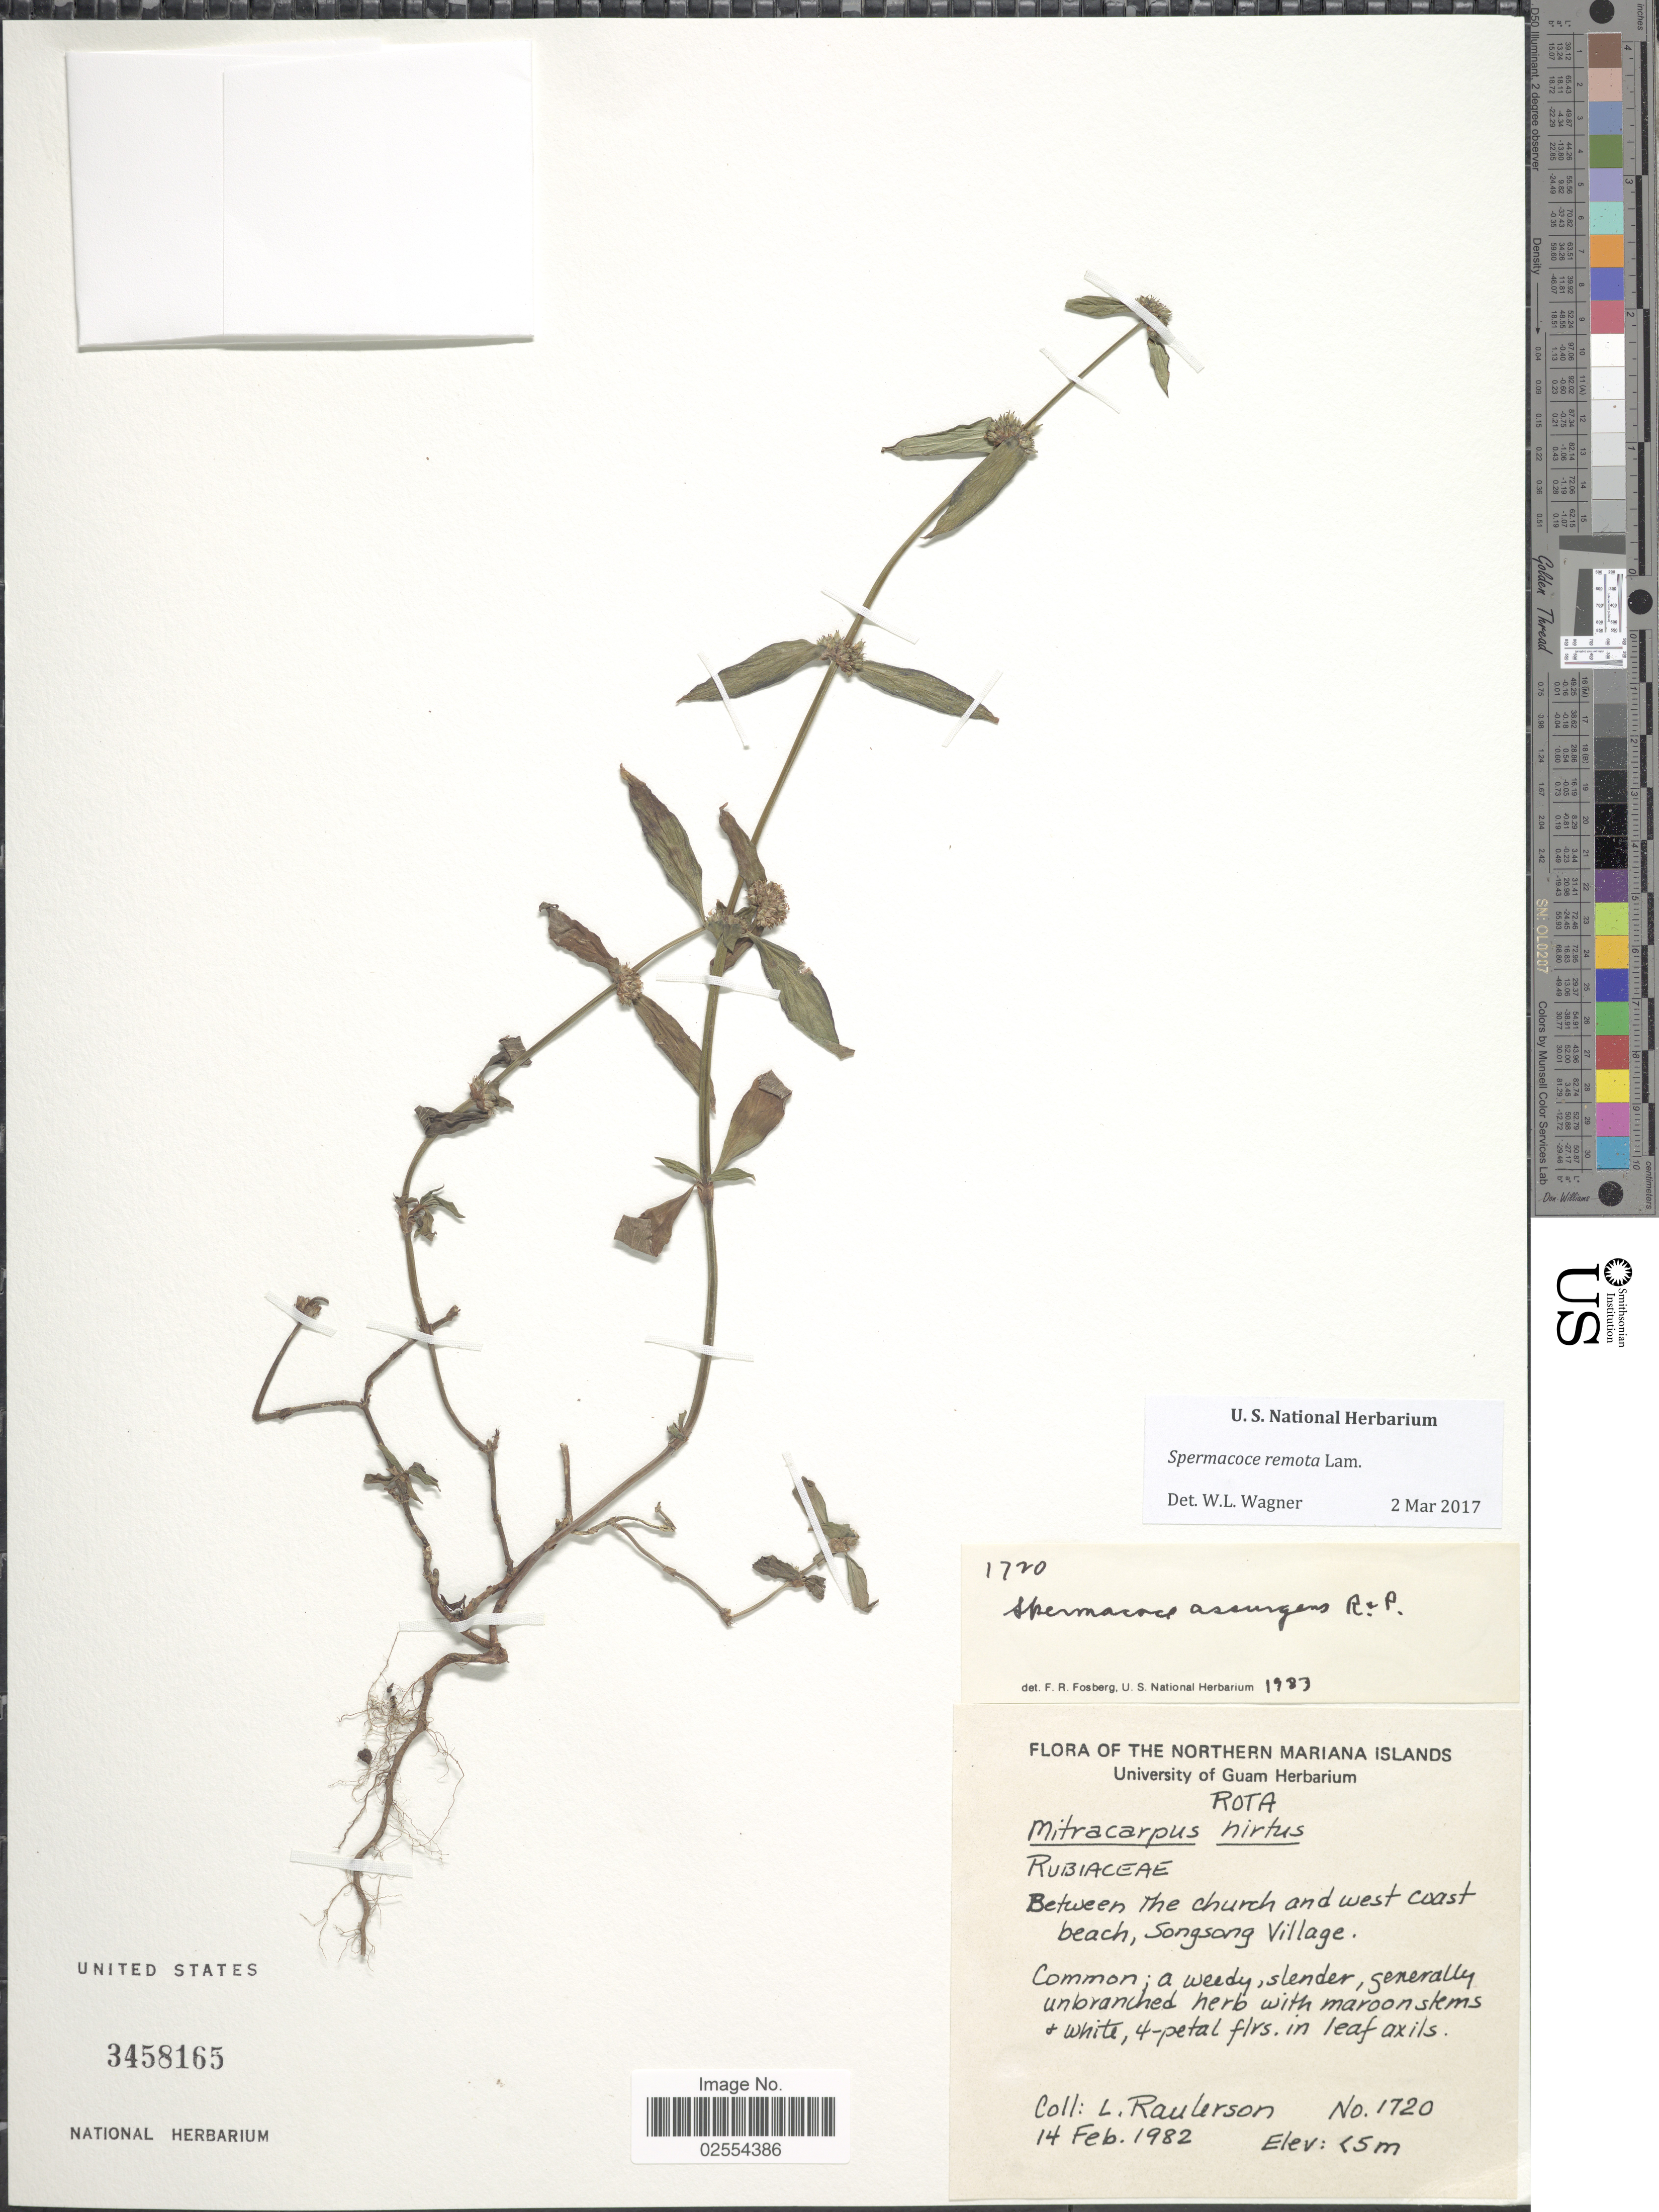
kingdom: Plantae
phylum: Tracheophyta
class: Magnoliopsida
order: Gentianales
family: Rubiaceae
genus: Spermacoce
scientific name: Spermacoce remota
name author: Lam.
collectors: L. Raulerson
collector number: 1720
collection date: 1982-02-14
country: Northern Mariana Islands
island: Rota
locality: Rota, Between the church and west coast beach, Songsong Village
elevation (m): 5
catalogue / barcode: US 3458165